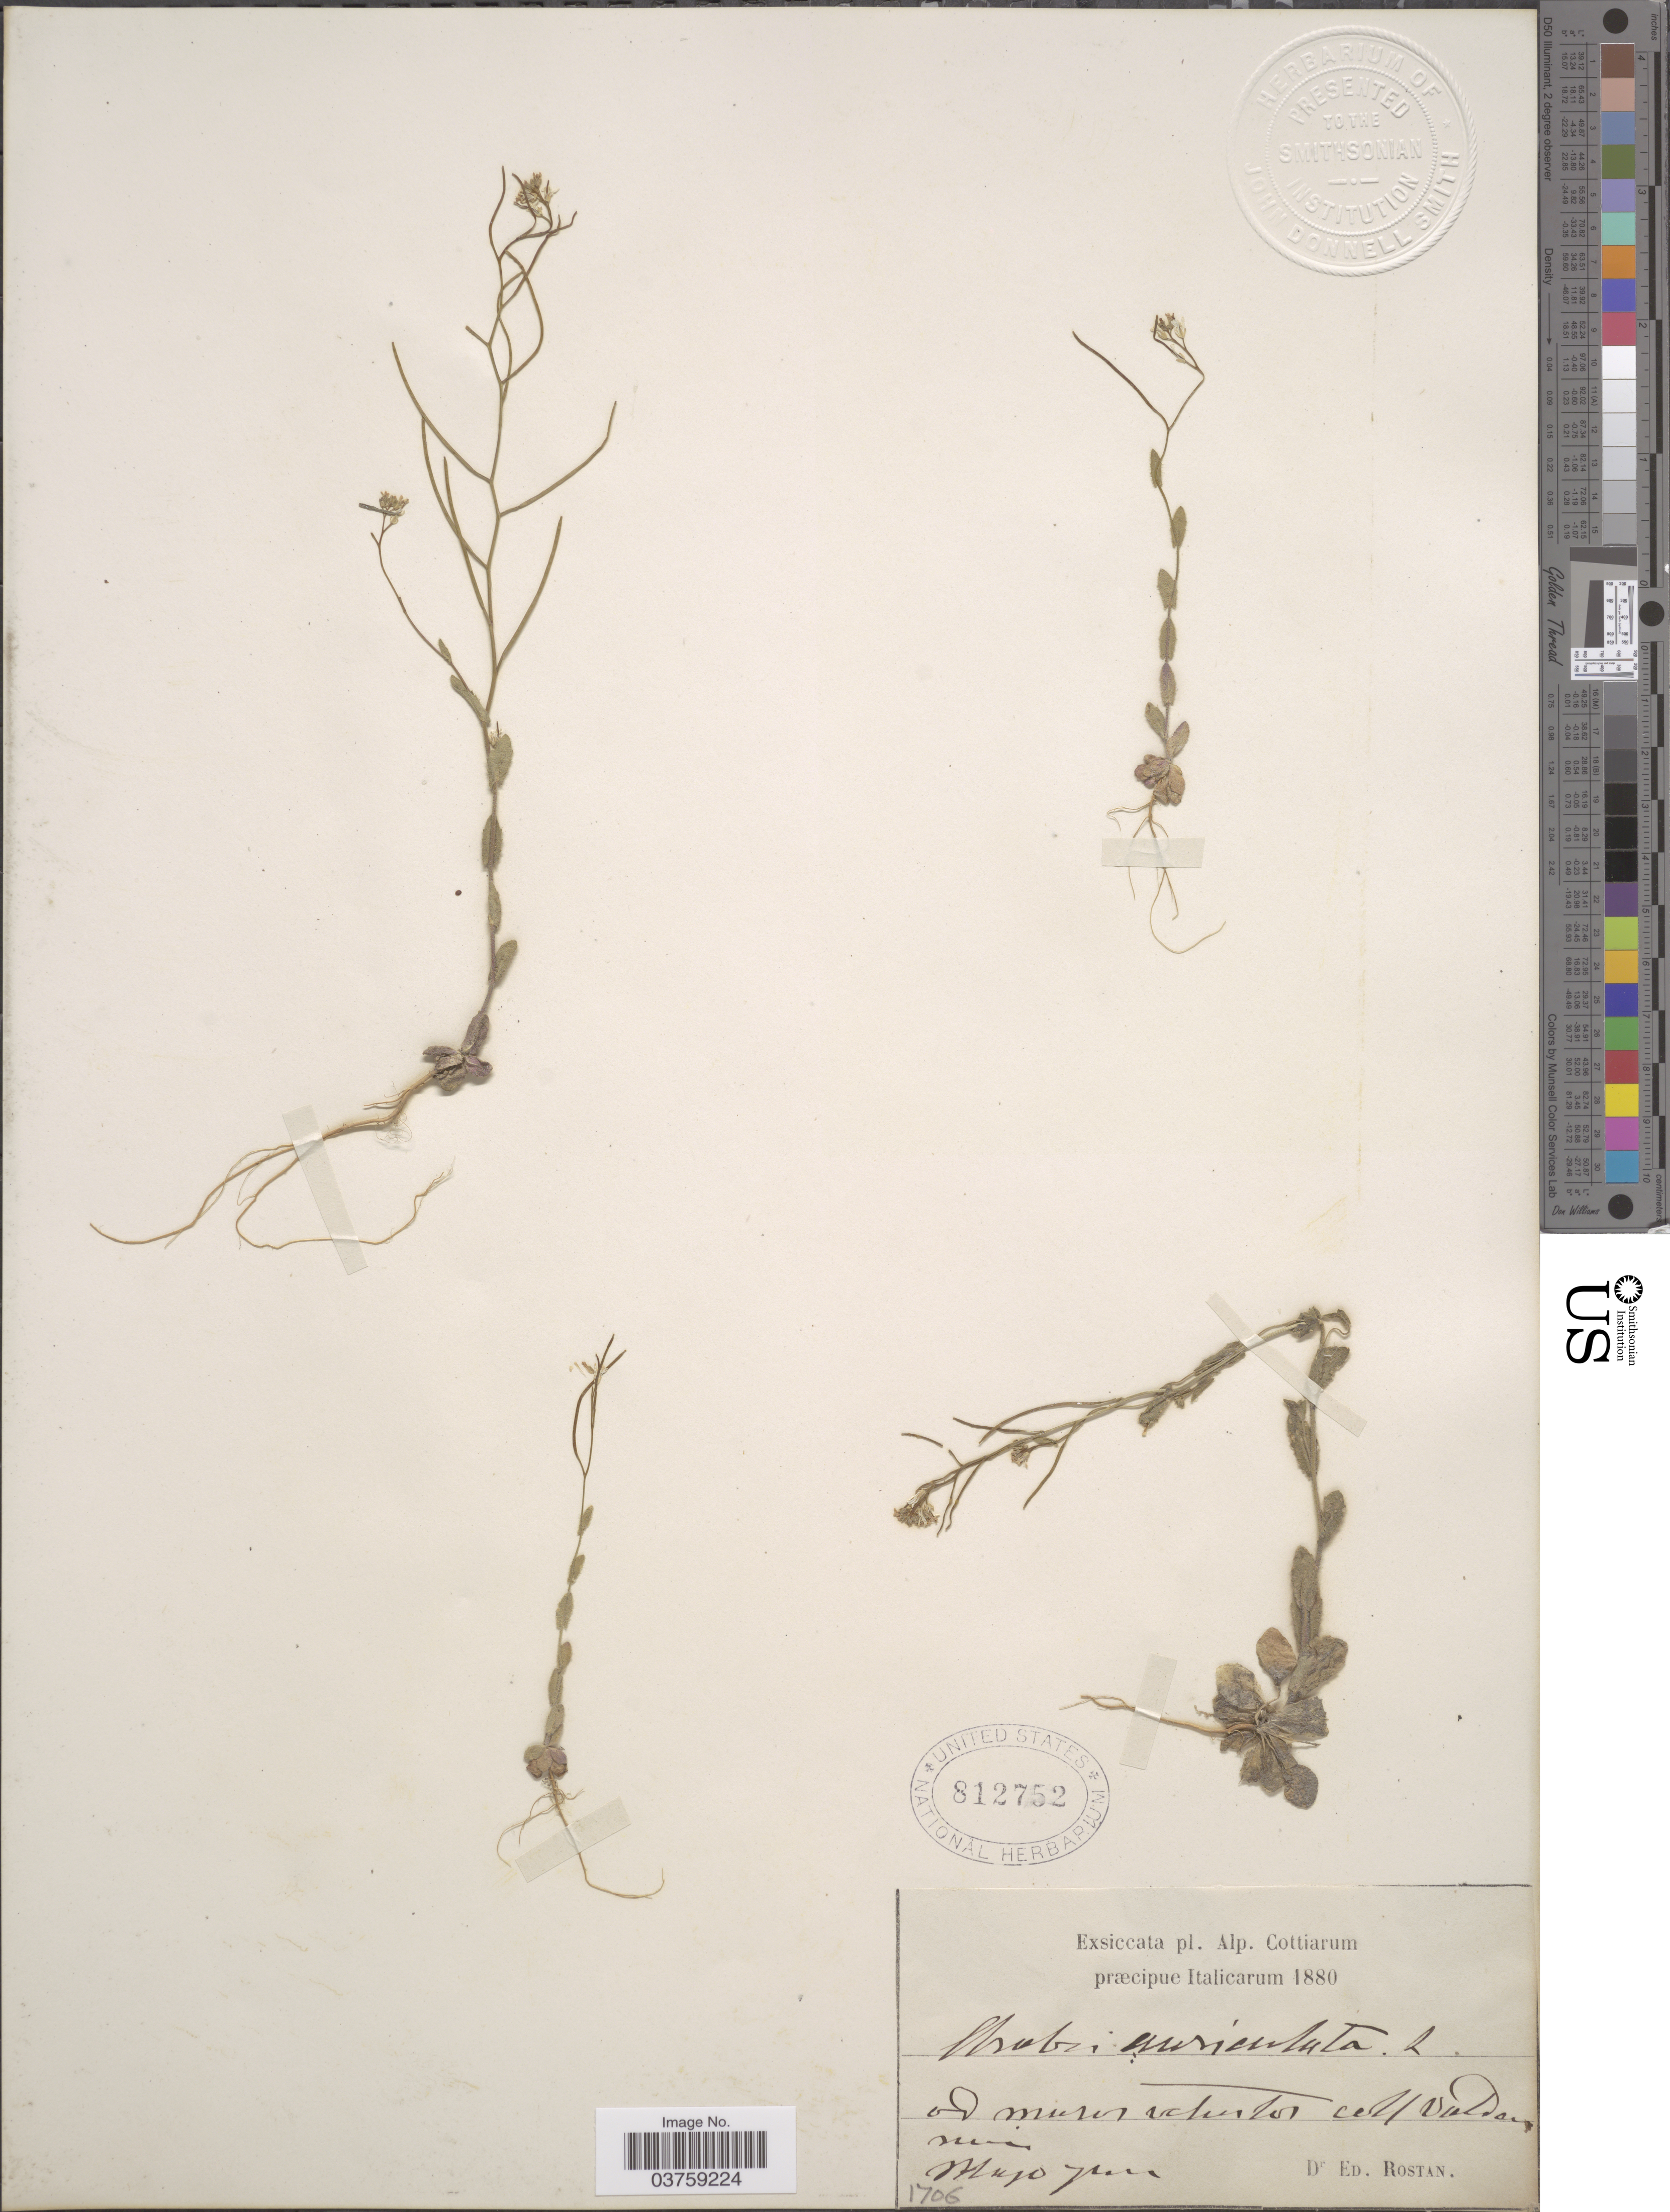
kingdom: Plantae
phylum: Tracheophyta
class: Magnoliopsida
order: Brassicales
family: Brassicaceae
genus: Arabis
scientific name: Arabis auriculata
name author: Lam.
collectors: E. Rostan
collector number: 1706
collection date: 1880-05/1880-06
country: Italy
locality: Alp. Cottiarum Præcipue Italicarum. Ad musos veturtos coll Valders miens. [interpreted]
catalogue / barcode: US 812752